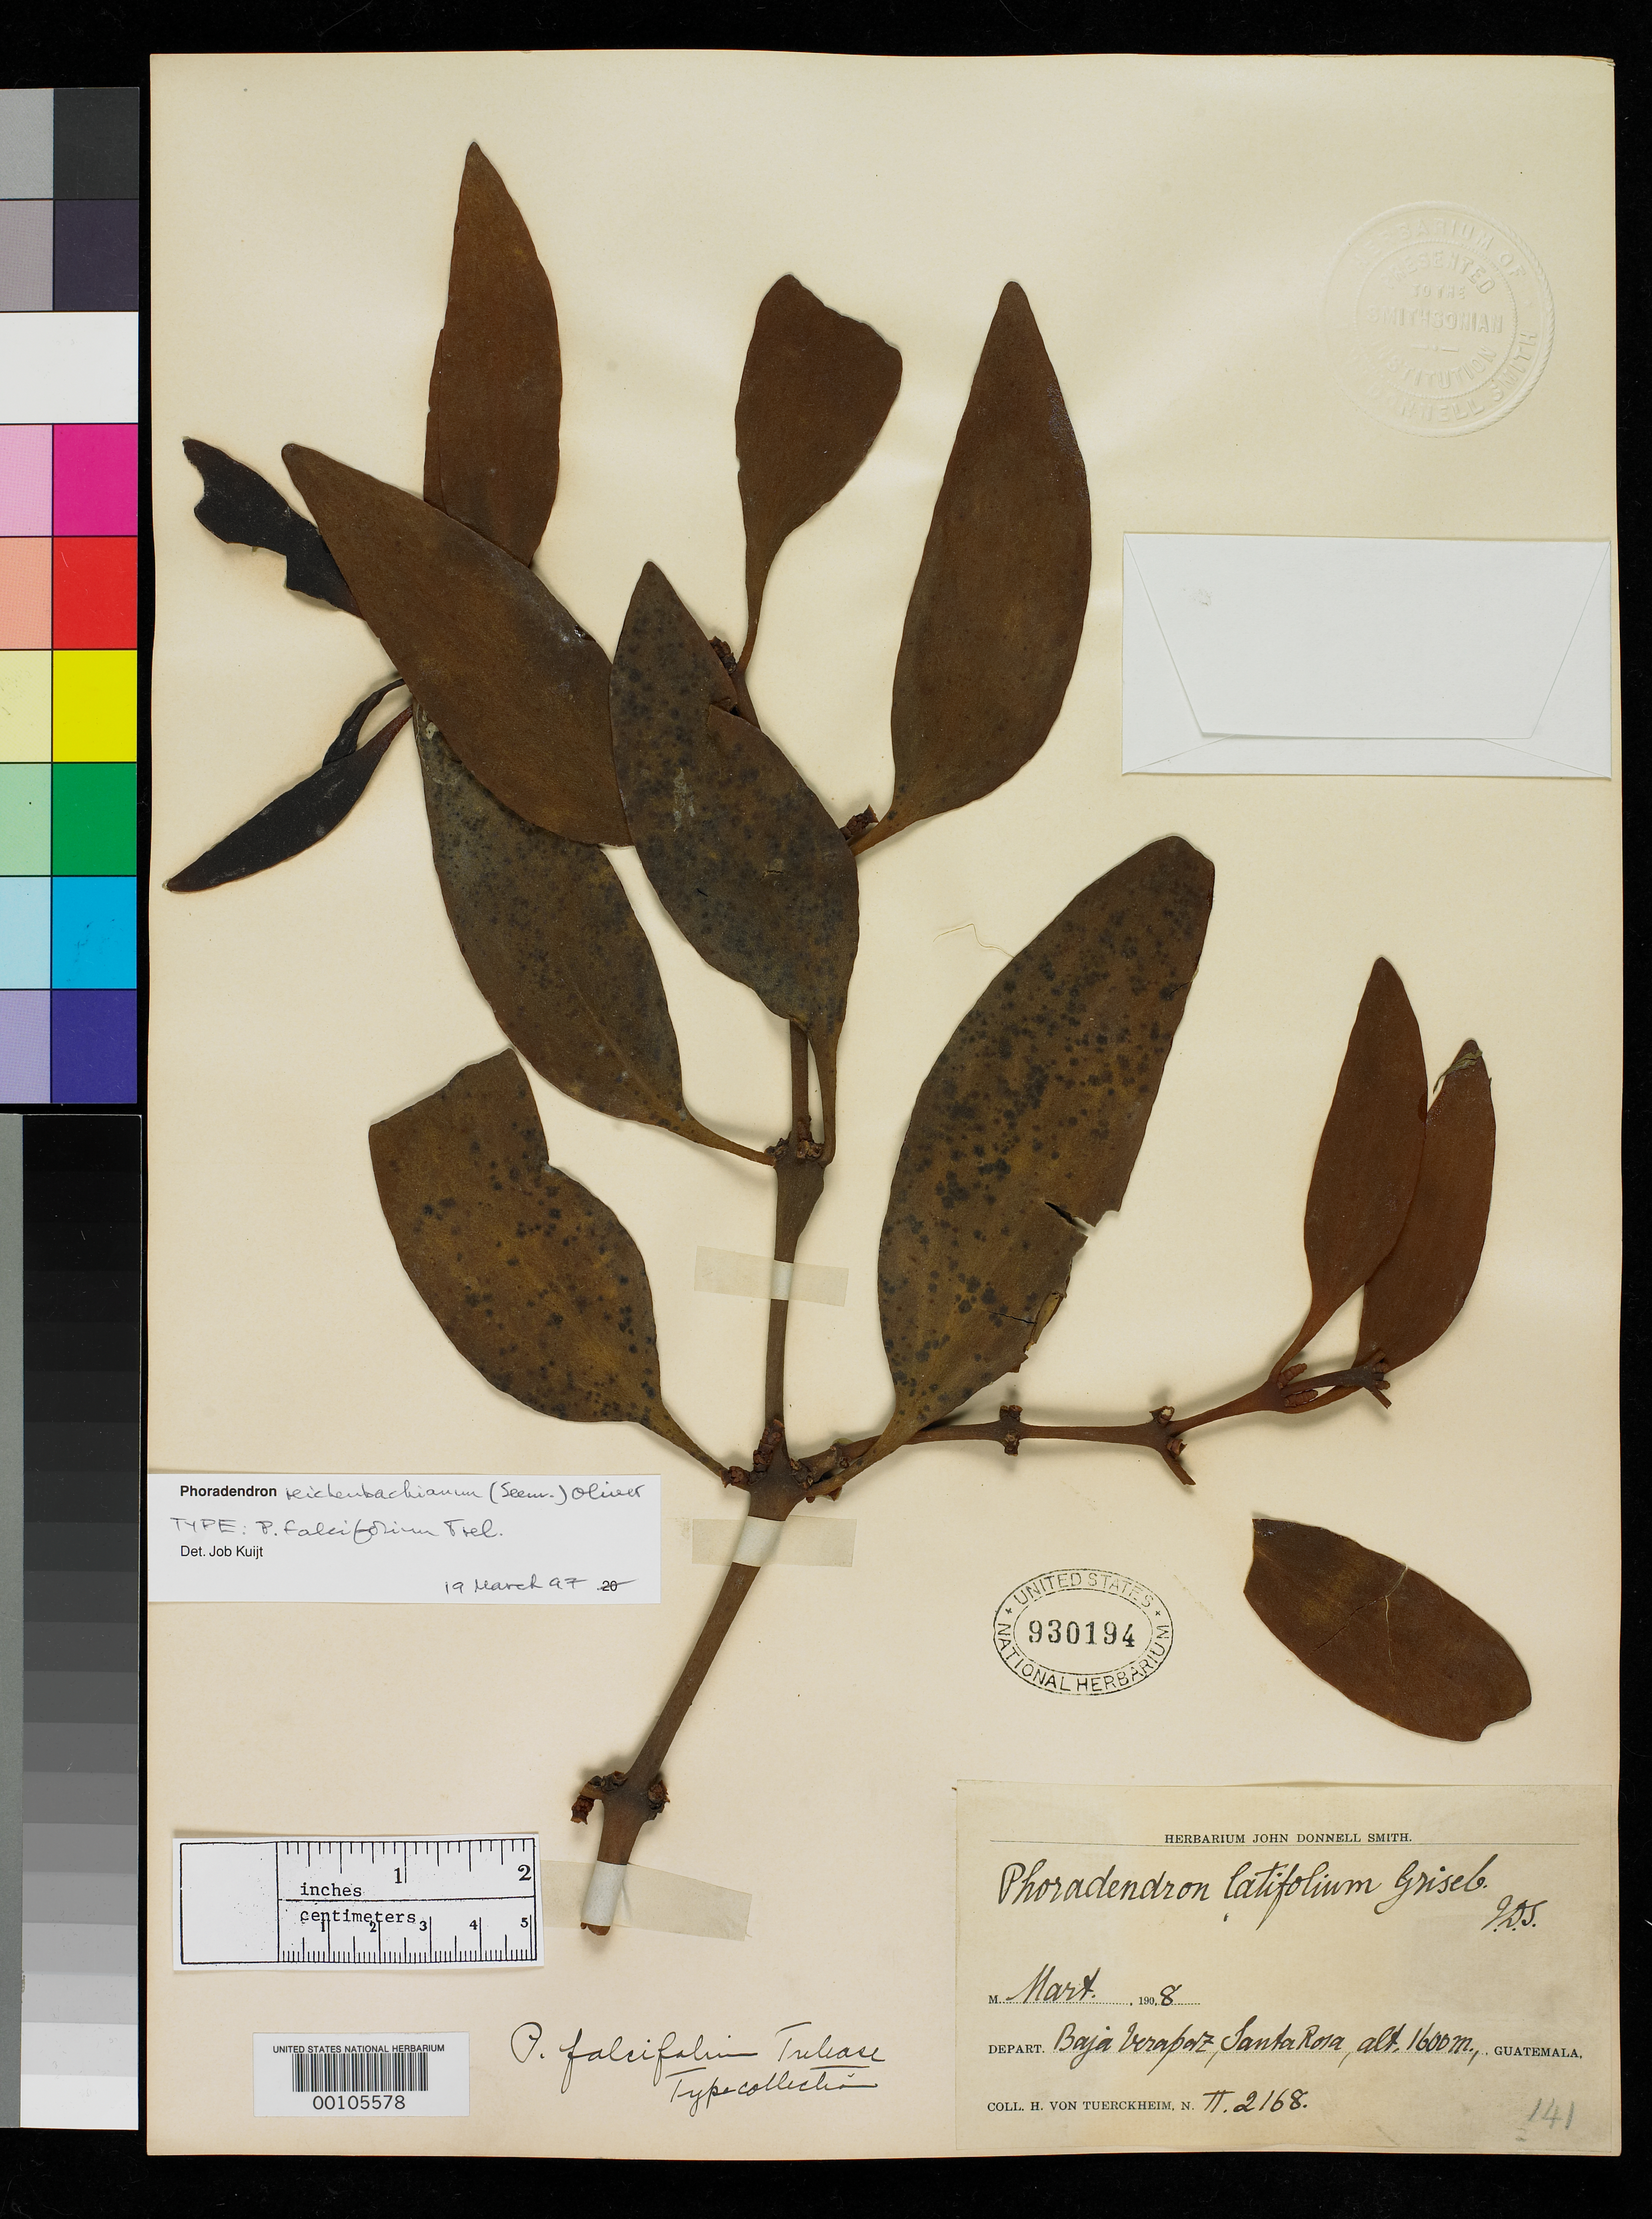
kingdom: Plantae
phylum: Tracheophyta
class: Magnoliopsida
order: Santalales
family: Viscaceae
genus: Phoradendron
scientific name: Phoradendron falcifolium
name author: Trel.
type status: Isotype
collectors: H. von Türckheim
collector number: II 2168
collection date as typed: Mar 1908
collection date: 1908-03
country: Guatemala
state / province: Baja Verapaz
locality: Santa Rosa.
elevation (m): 1600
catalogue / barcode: US 930194